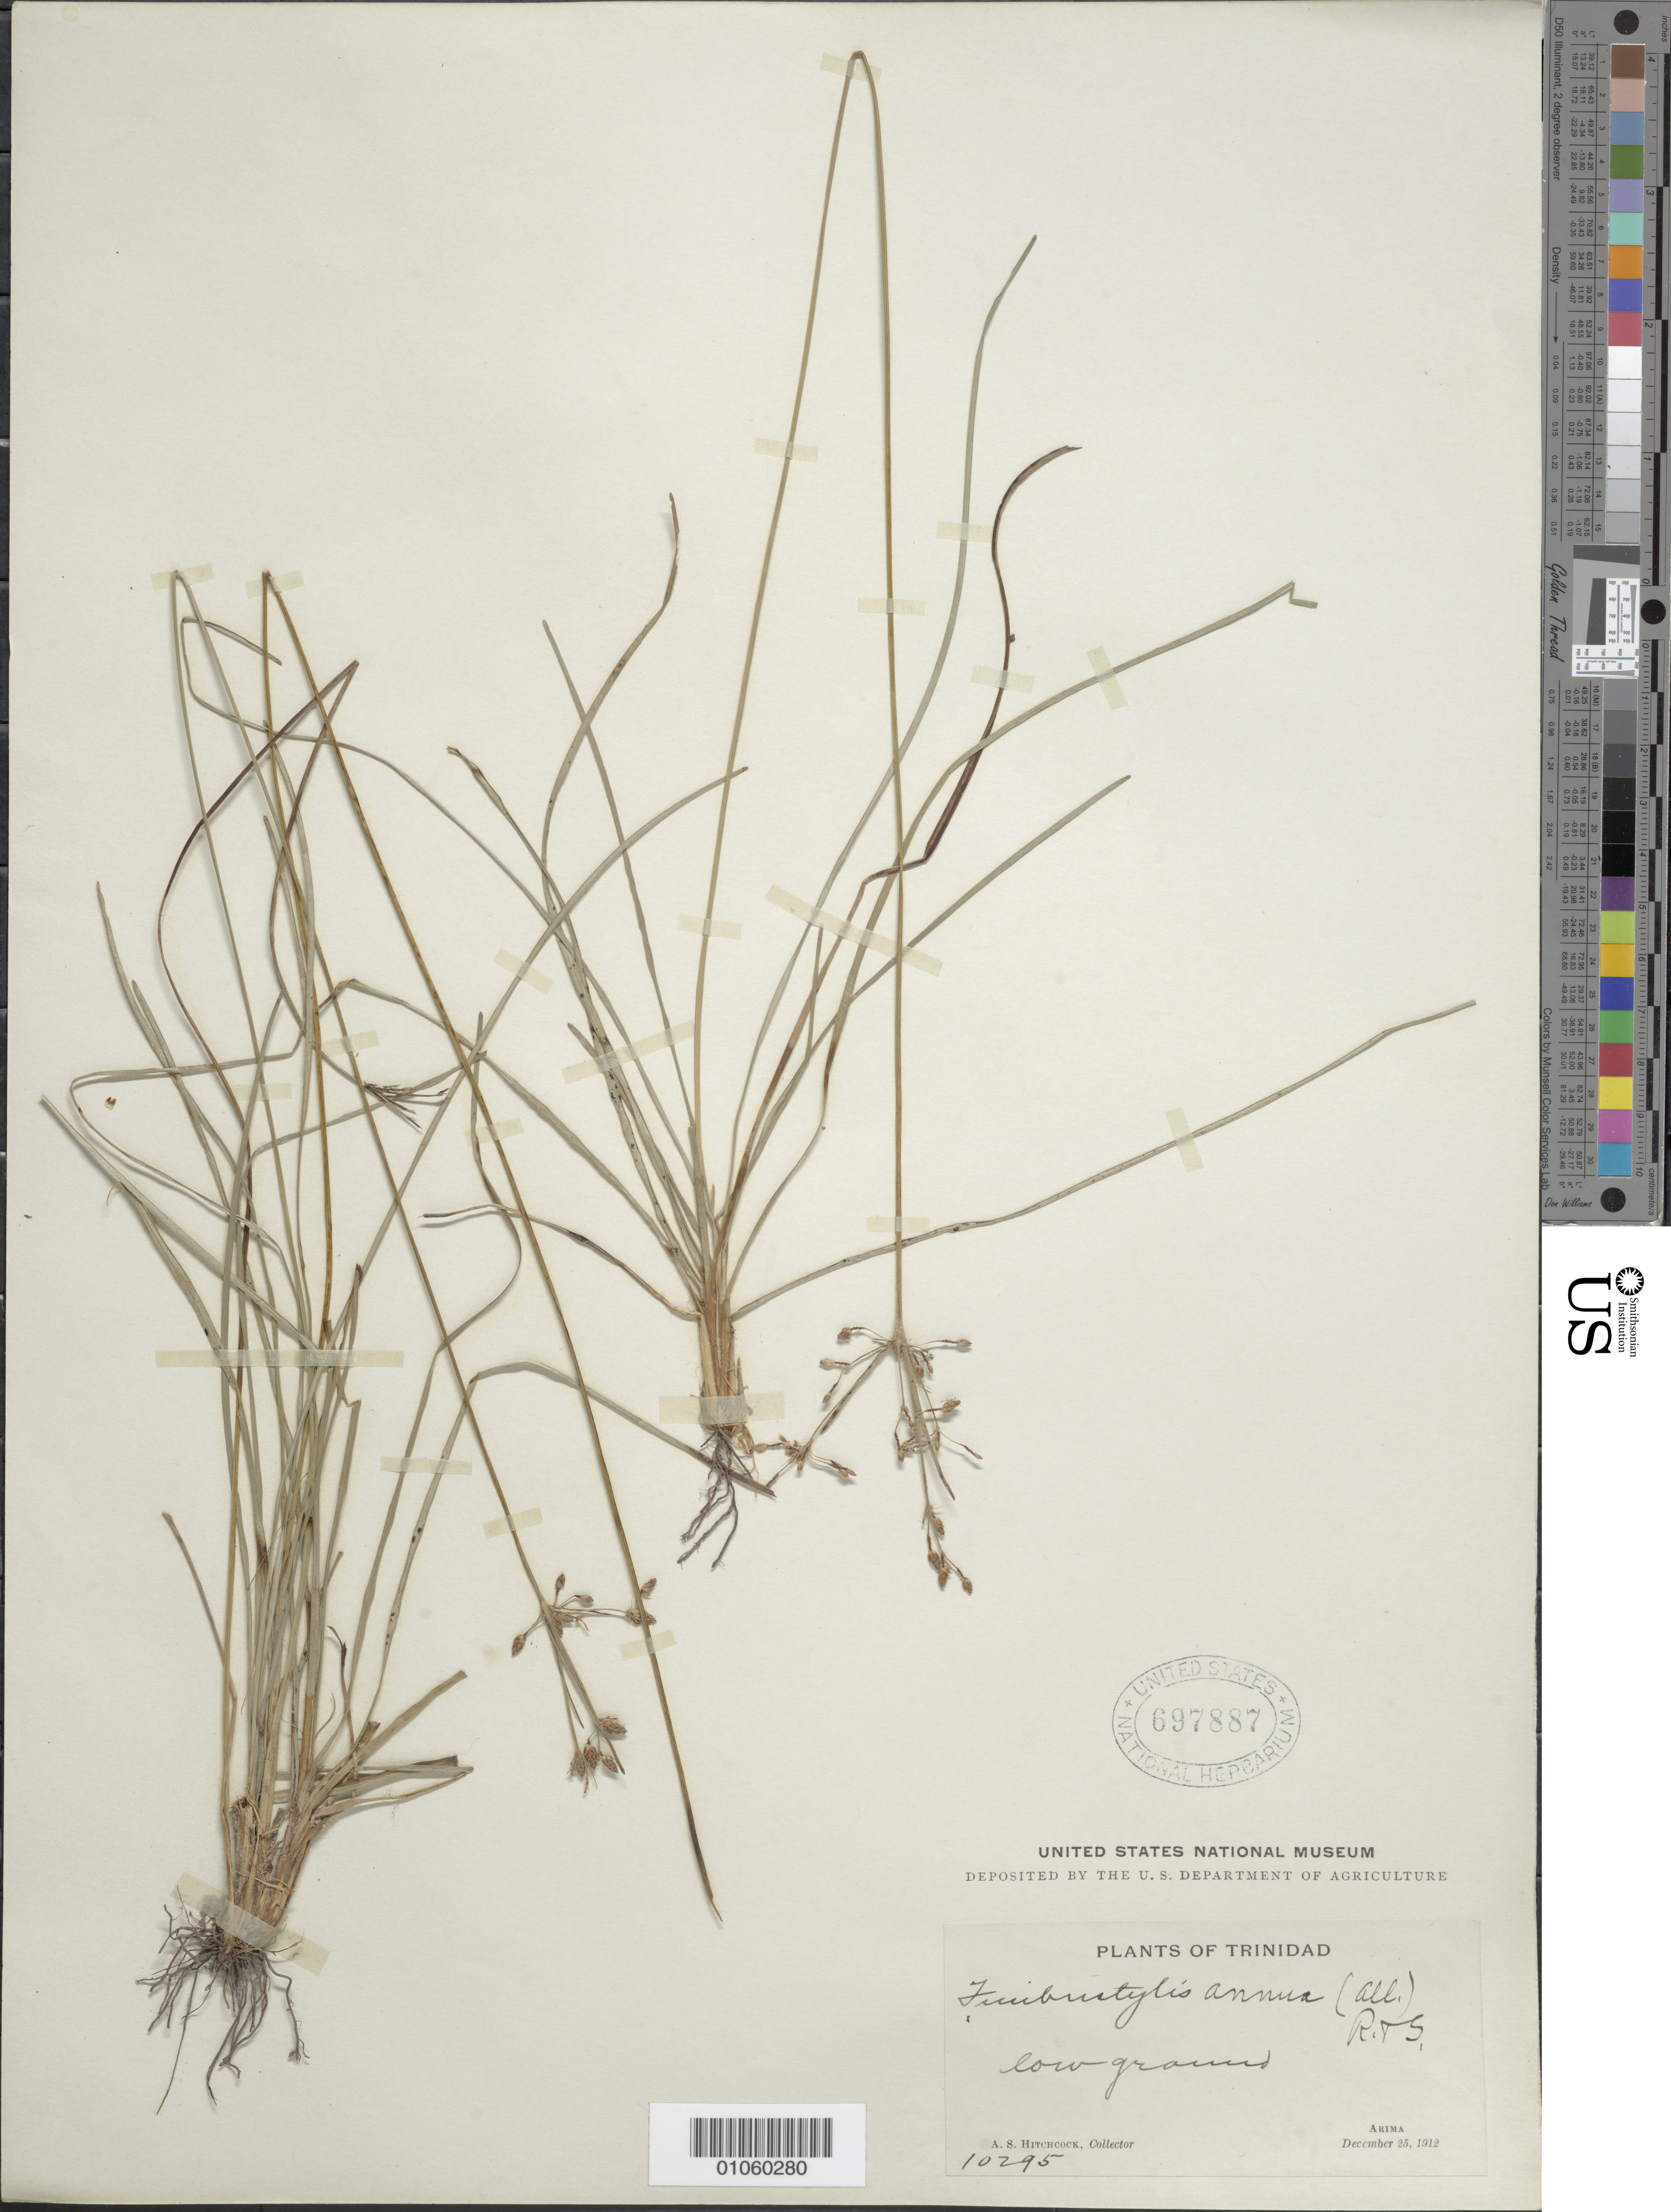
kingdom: Plantae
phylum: Tracheophyta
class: Liliopsida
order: Poales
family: Cyperaceae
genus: Fimbristylis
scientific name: Fimbristylis annua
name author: (All.) Roem. & Schult.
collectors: A. S. Hitchcock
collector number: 10295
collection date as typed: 25 Dec 1912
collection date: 1912-12-25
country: Trinidad and Tobago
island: Trinidad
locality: Arima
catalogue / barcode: US 697887